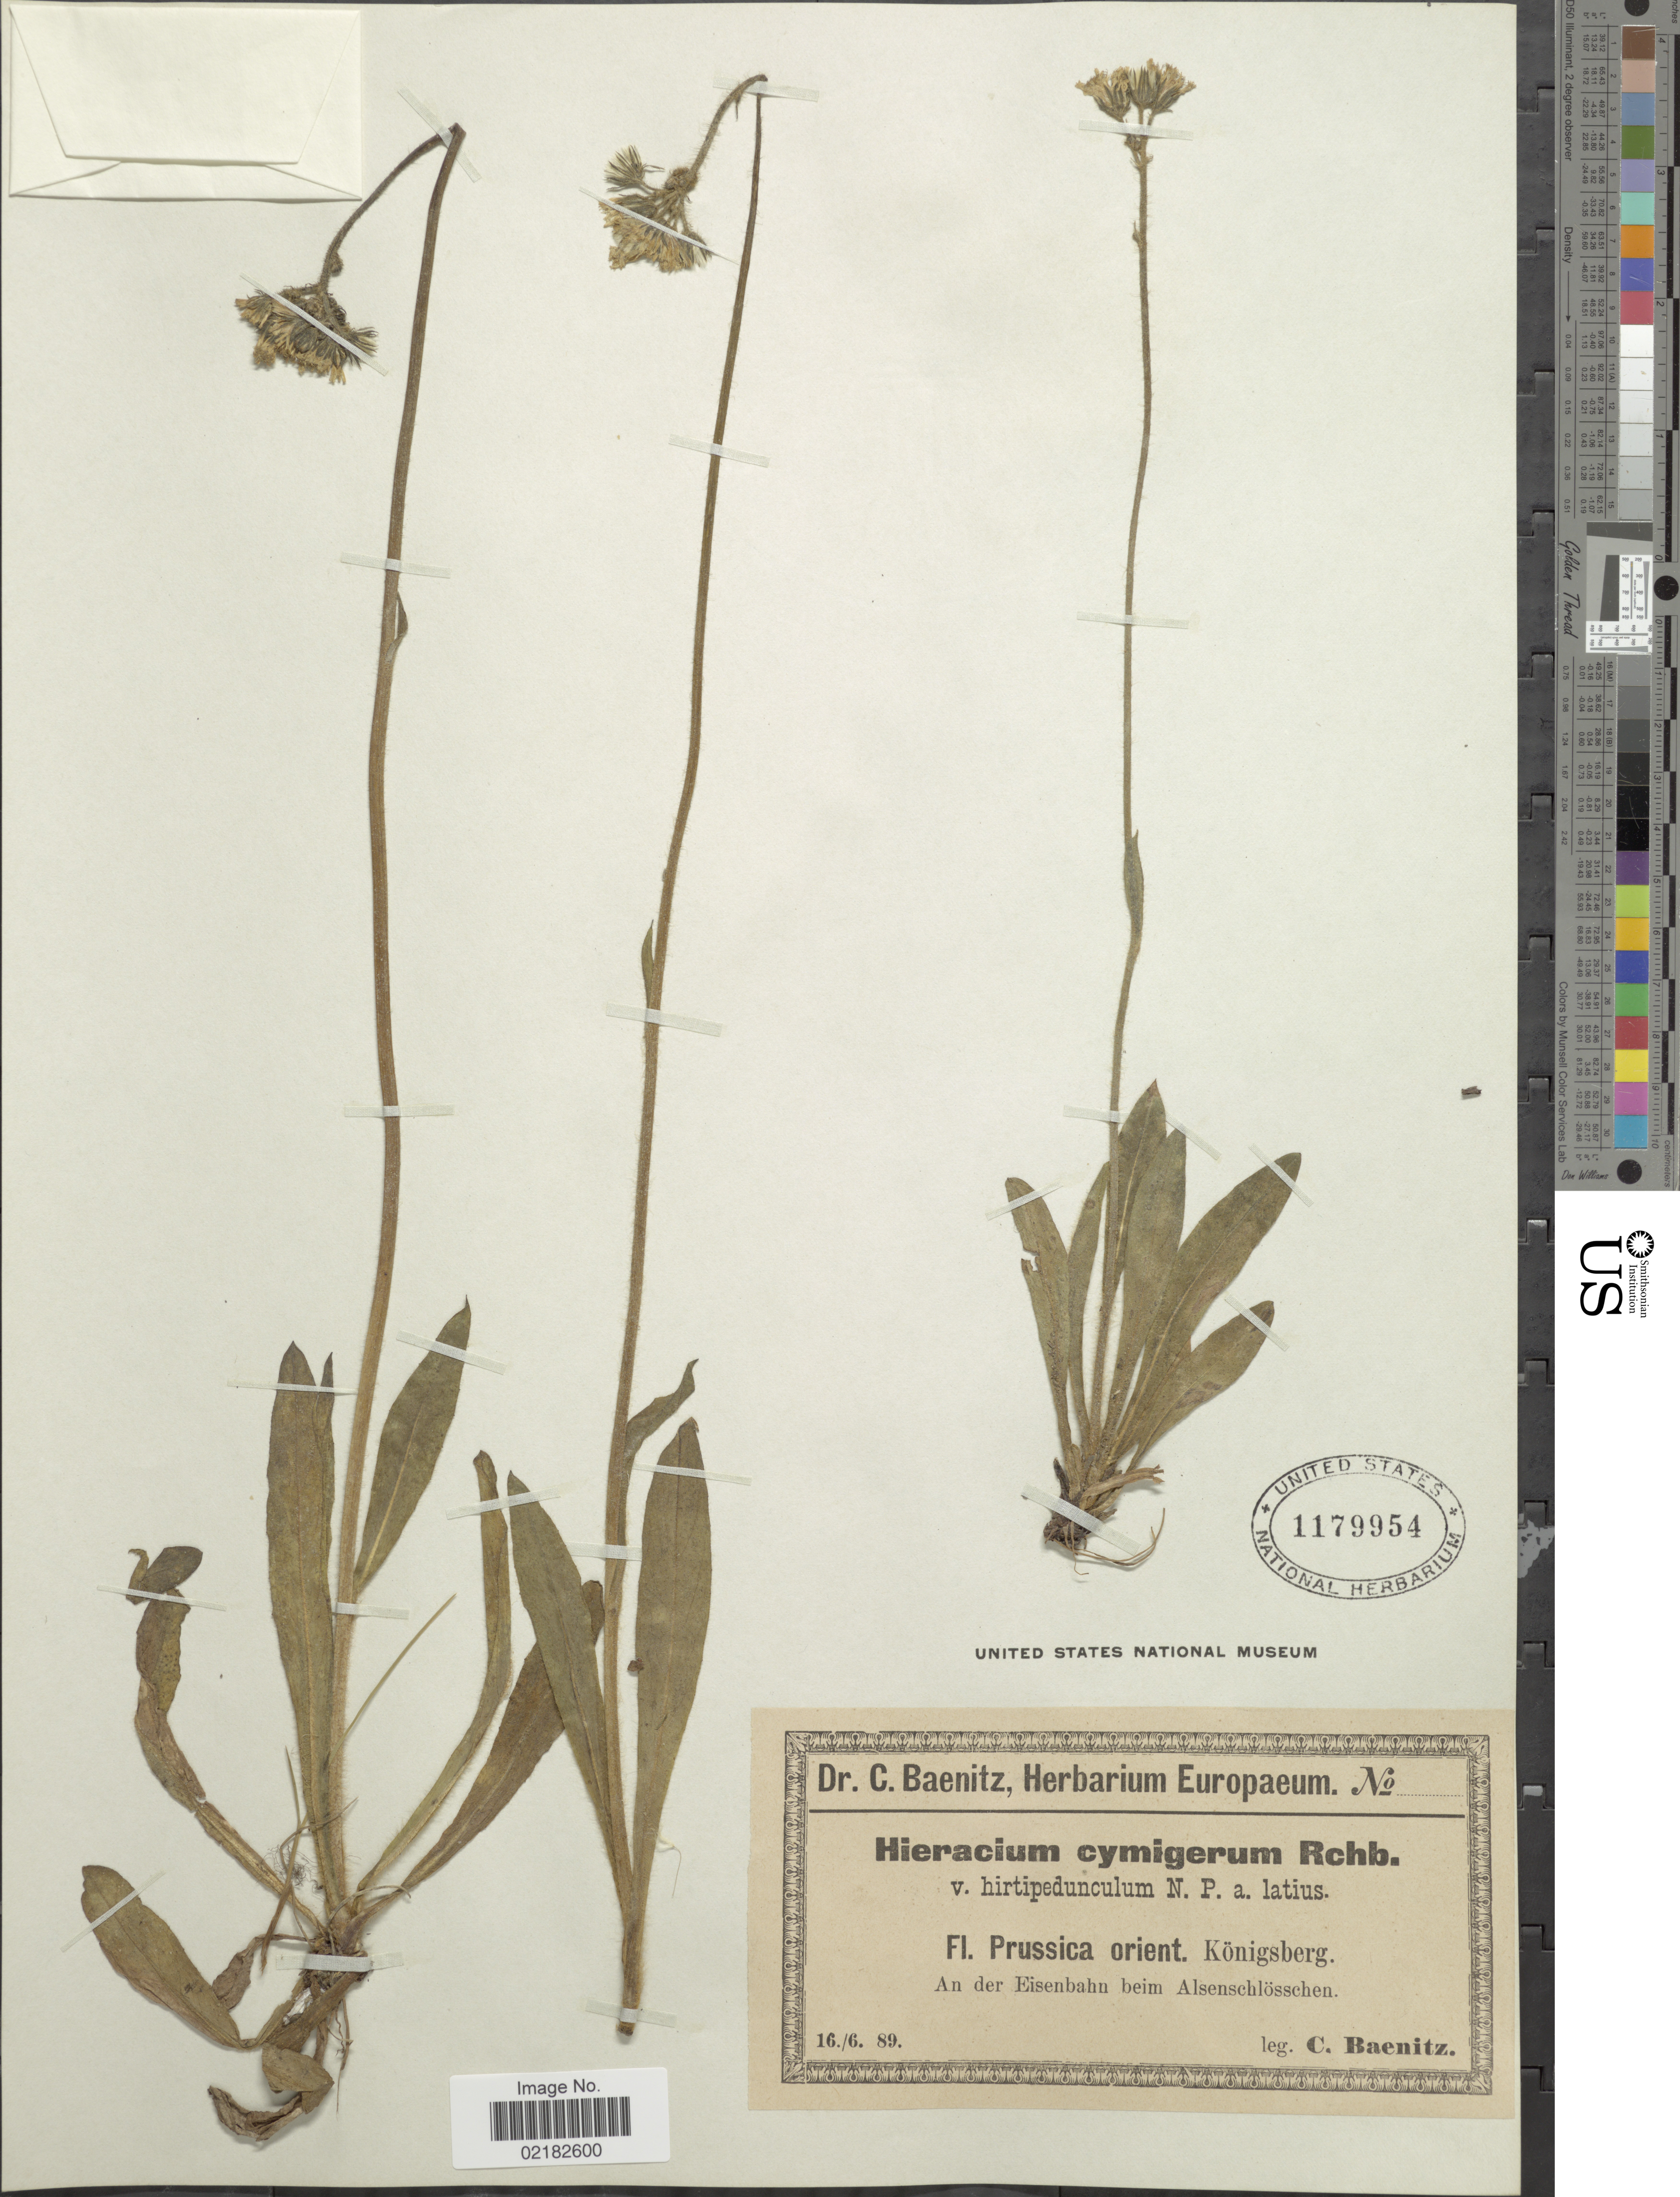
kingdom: Plantae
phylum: Tracheophyta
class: Magnoliopsida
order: Asterales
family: Asteraceae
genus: Pilosella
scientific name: Pilosella cymiflora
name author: (Näg. & Peter) S. Bräut. & Greuter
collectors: C. G. Baenitz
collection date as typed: Transcribed d/m/y: 16/6/89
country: Germany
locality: Prussica Orient., Konigsberg, an der Eisenbahn beim Alsenschlosschen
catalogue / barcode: US 1179954